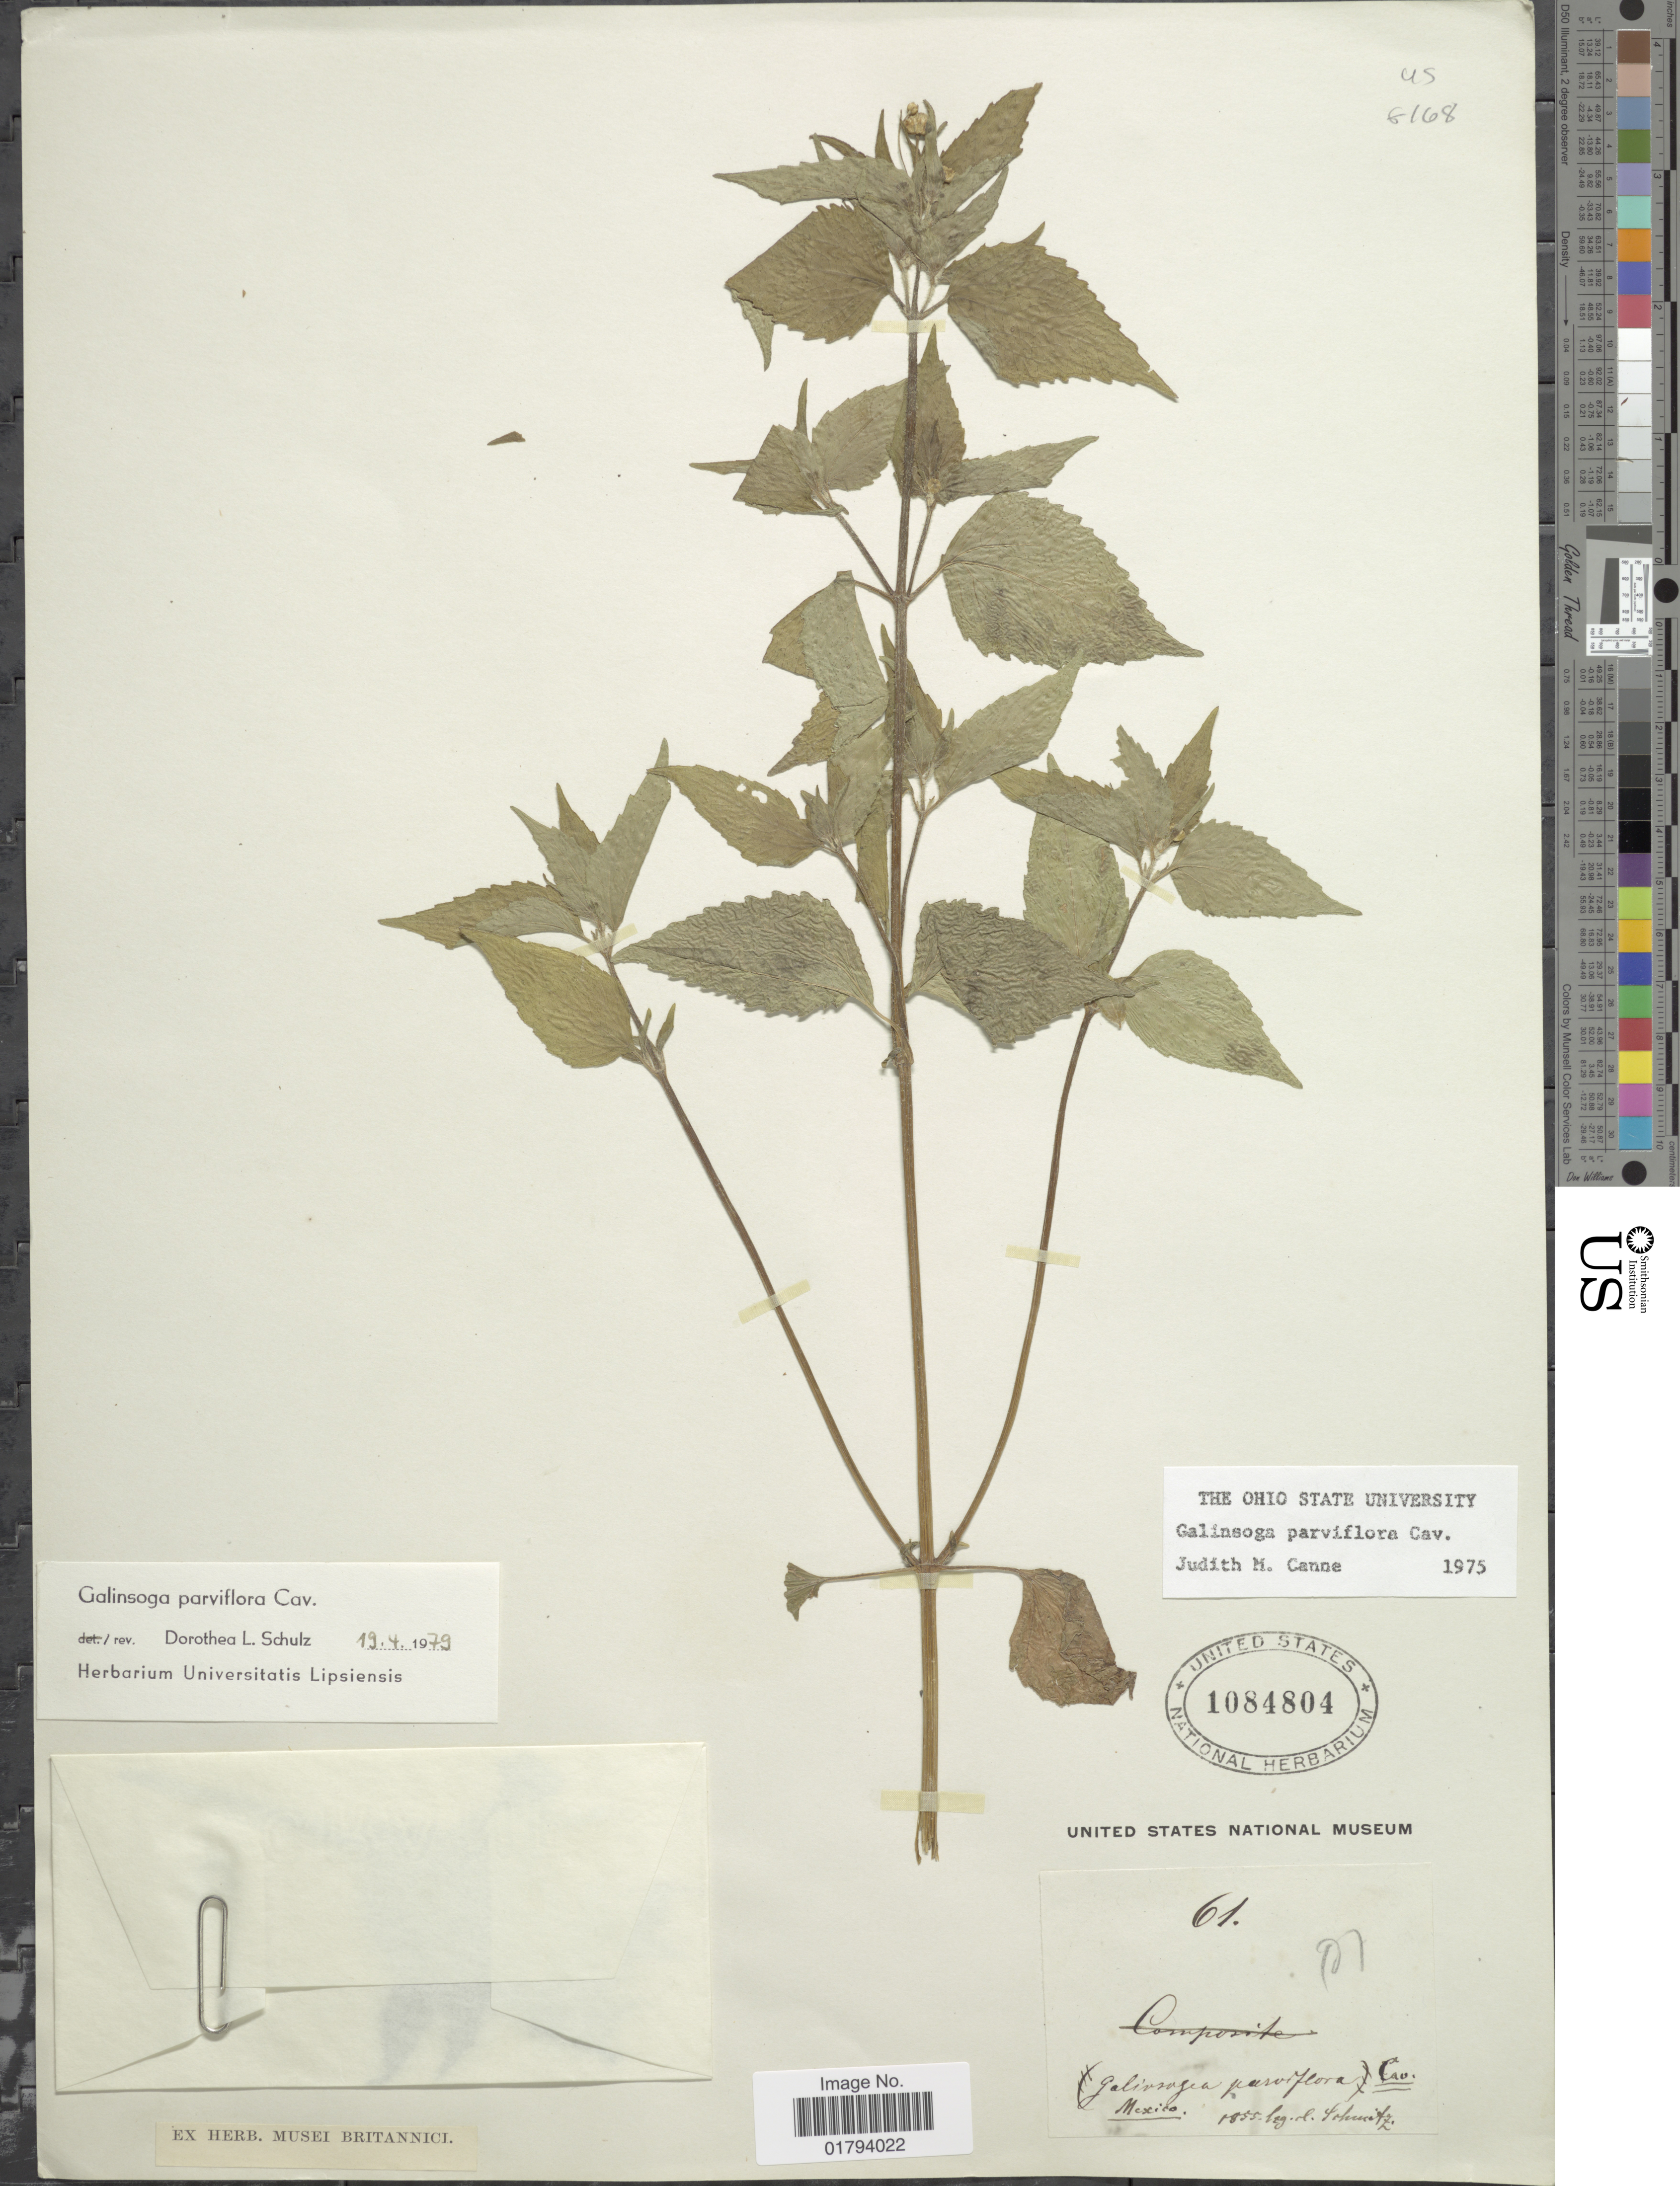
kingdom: Plantae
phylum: Tracheophyta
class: Magnoliopsida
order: Asterales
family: Asteraceae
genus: Galinsoga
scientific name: Galinsoga parviflora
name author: Cav.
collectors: Schultz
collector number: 61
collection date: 1855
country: Mexico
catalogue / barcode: US 1084804